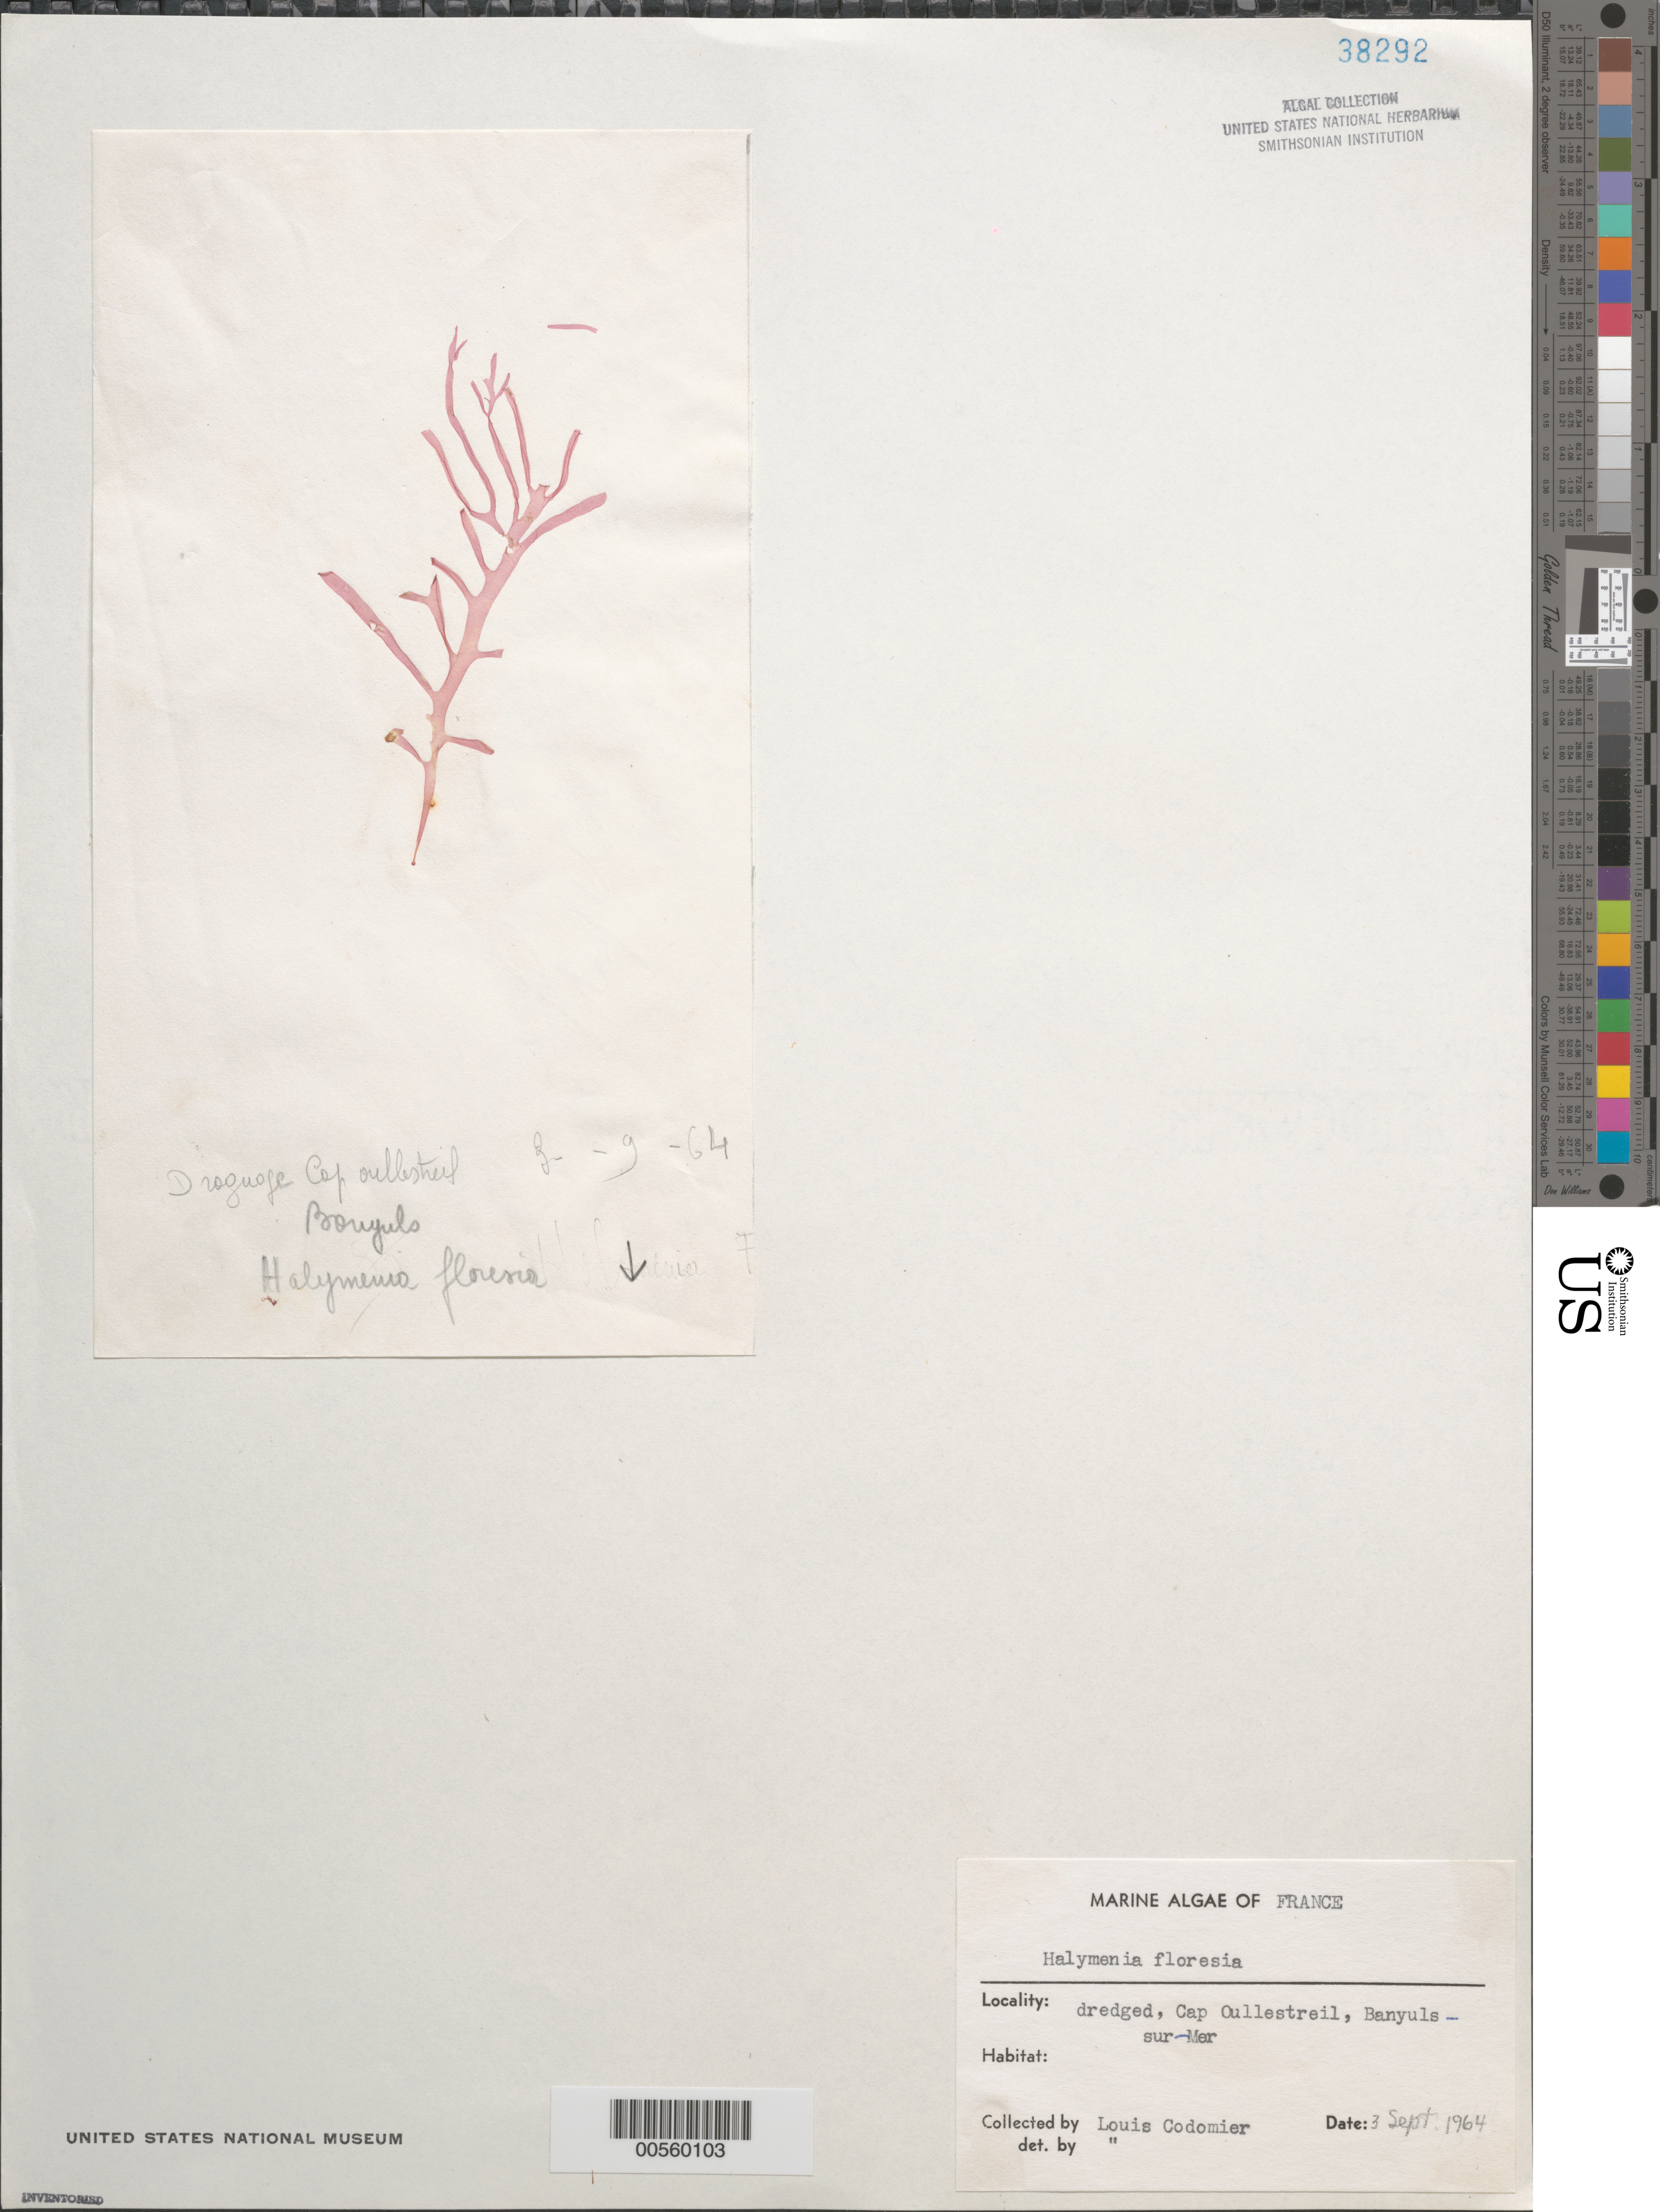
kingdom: Plantae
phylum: Rhodophyta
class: Florideophyceae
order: Halymeniales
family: Halymeniaceae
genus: Halymenia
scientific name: Halymenia floresii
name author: (Clemente) C. Agardh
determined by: Codomier, L.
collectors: L. Codomier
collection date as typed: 03 Sep 1964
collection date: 1964-09-03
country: France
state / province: Occitanie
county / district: Pyrénées-Orientales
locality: Cap Oullestreil, near Banyuls-sur-Mer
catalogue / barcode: US 38292